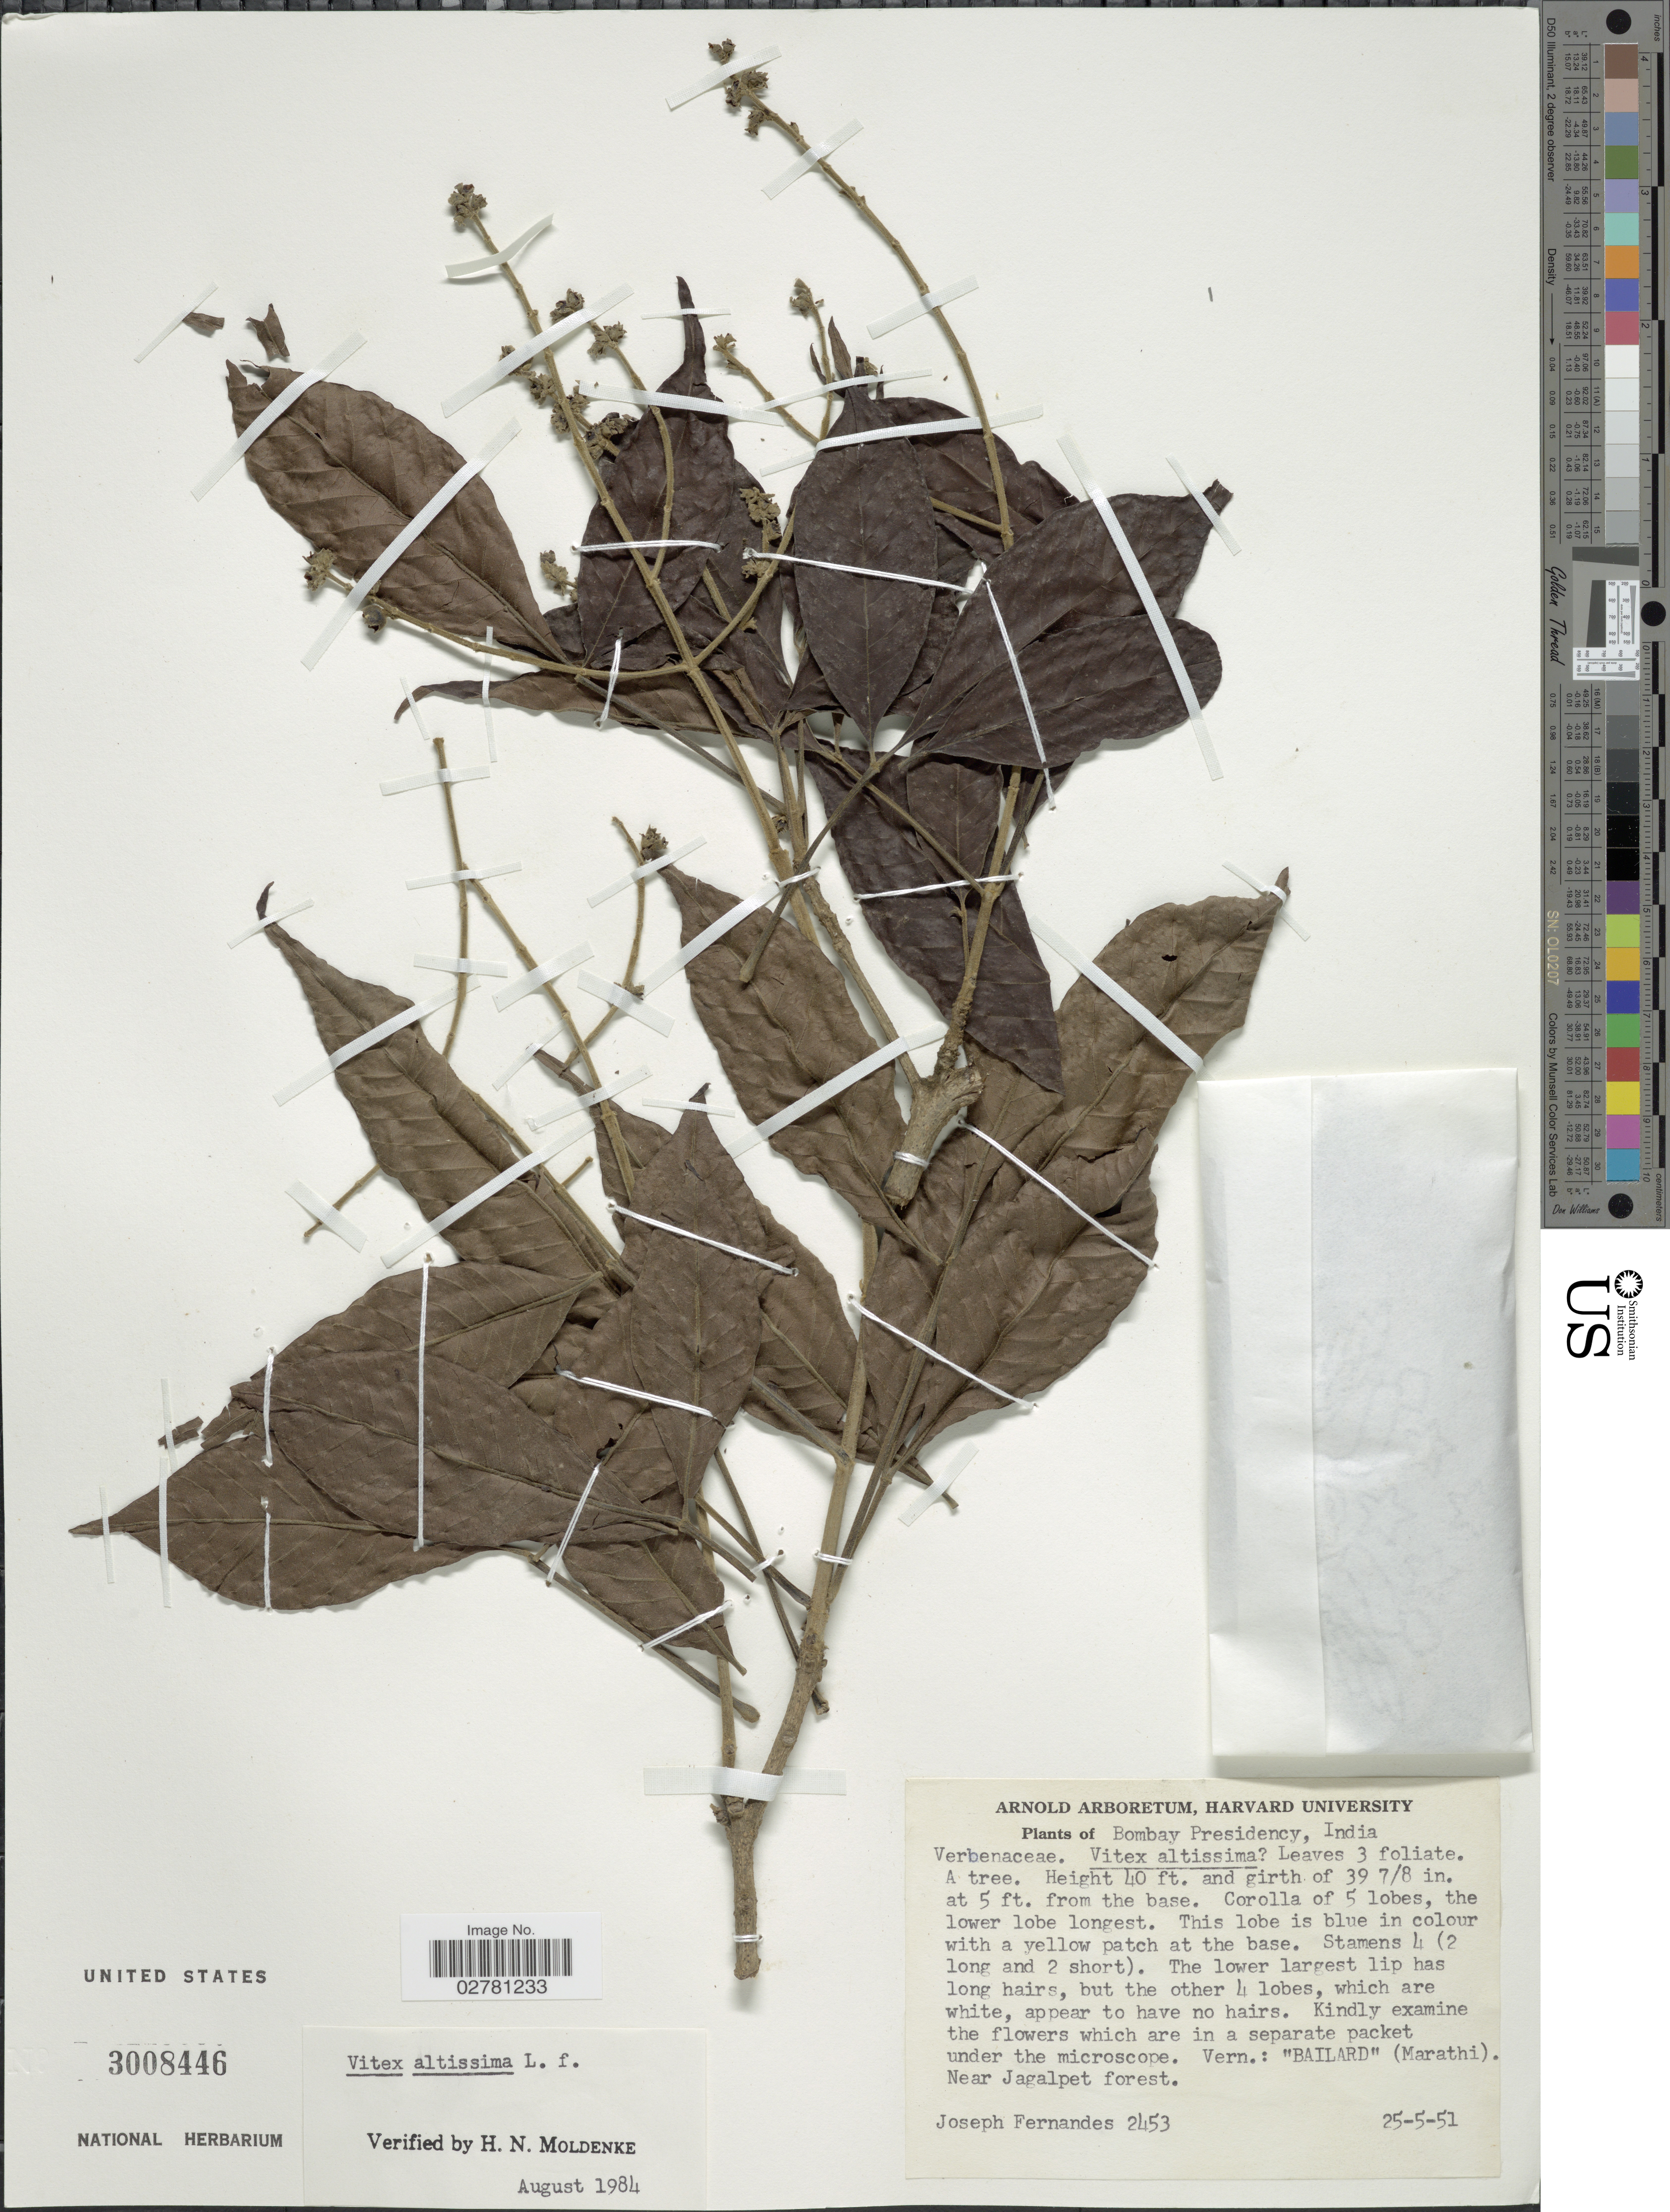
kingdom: Plantae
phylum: Tracheophyta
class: Magnoliopsida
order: Lamiales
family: Lamiaceae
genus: Vitex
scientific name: Vitex altissima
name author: L. f.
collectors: J. Fernandes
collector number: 2453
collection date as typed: Transcribed d/m/y: 25/5/51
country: India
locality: Bombay Presidency. Near Jagalpet forest.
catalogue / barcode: US 3008446